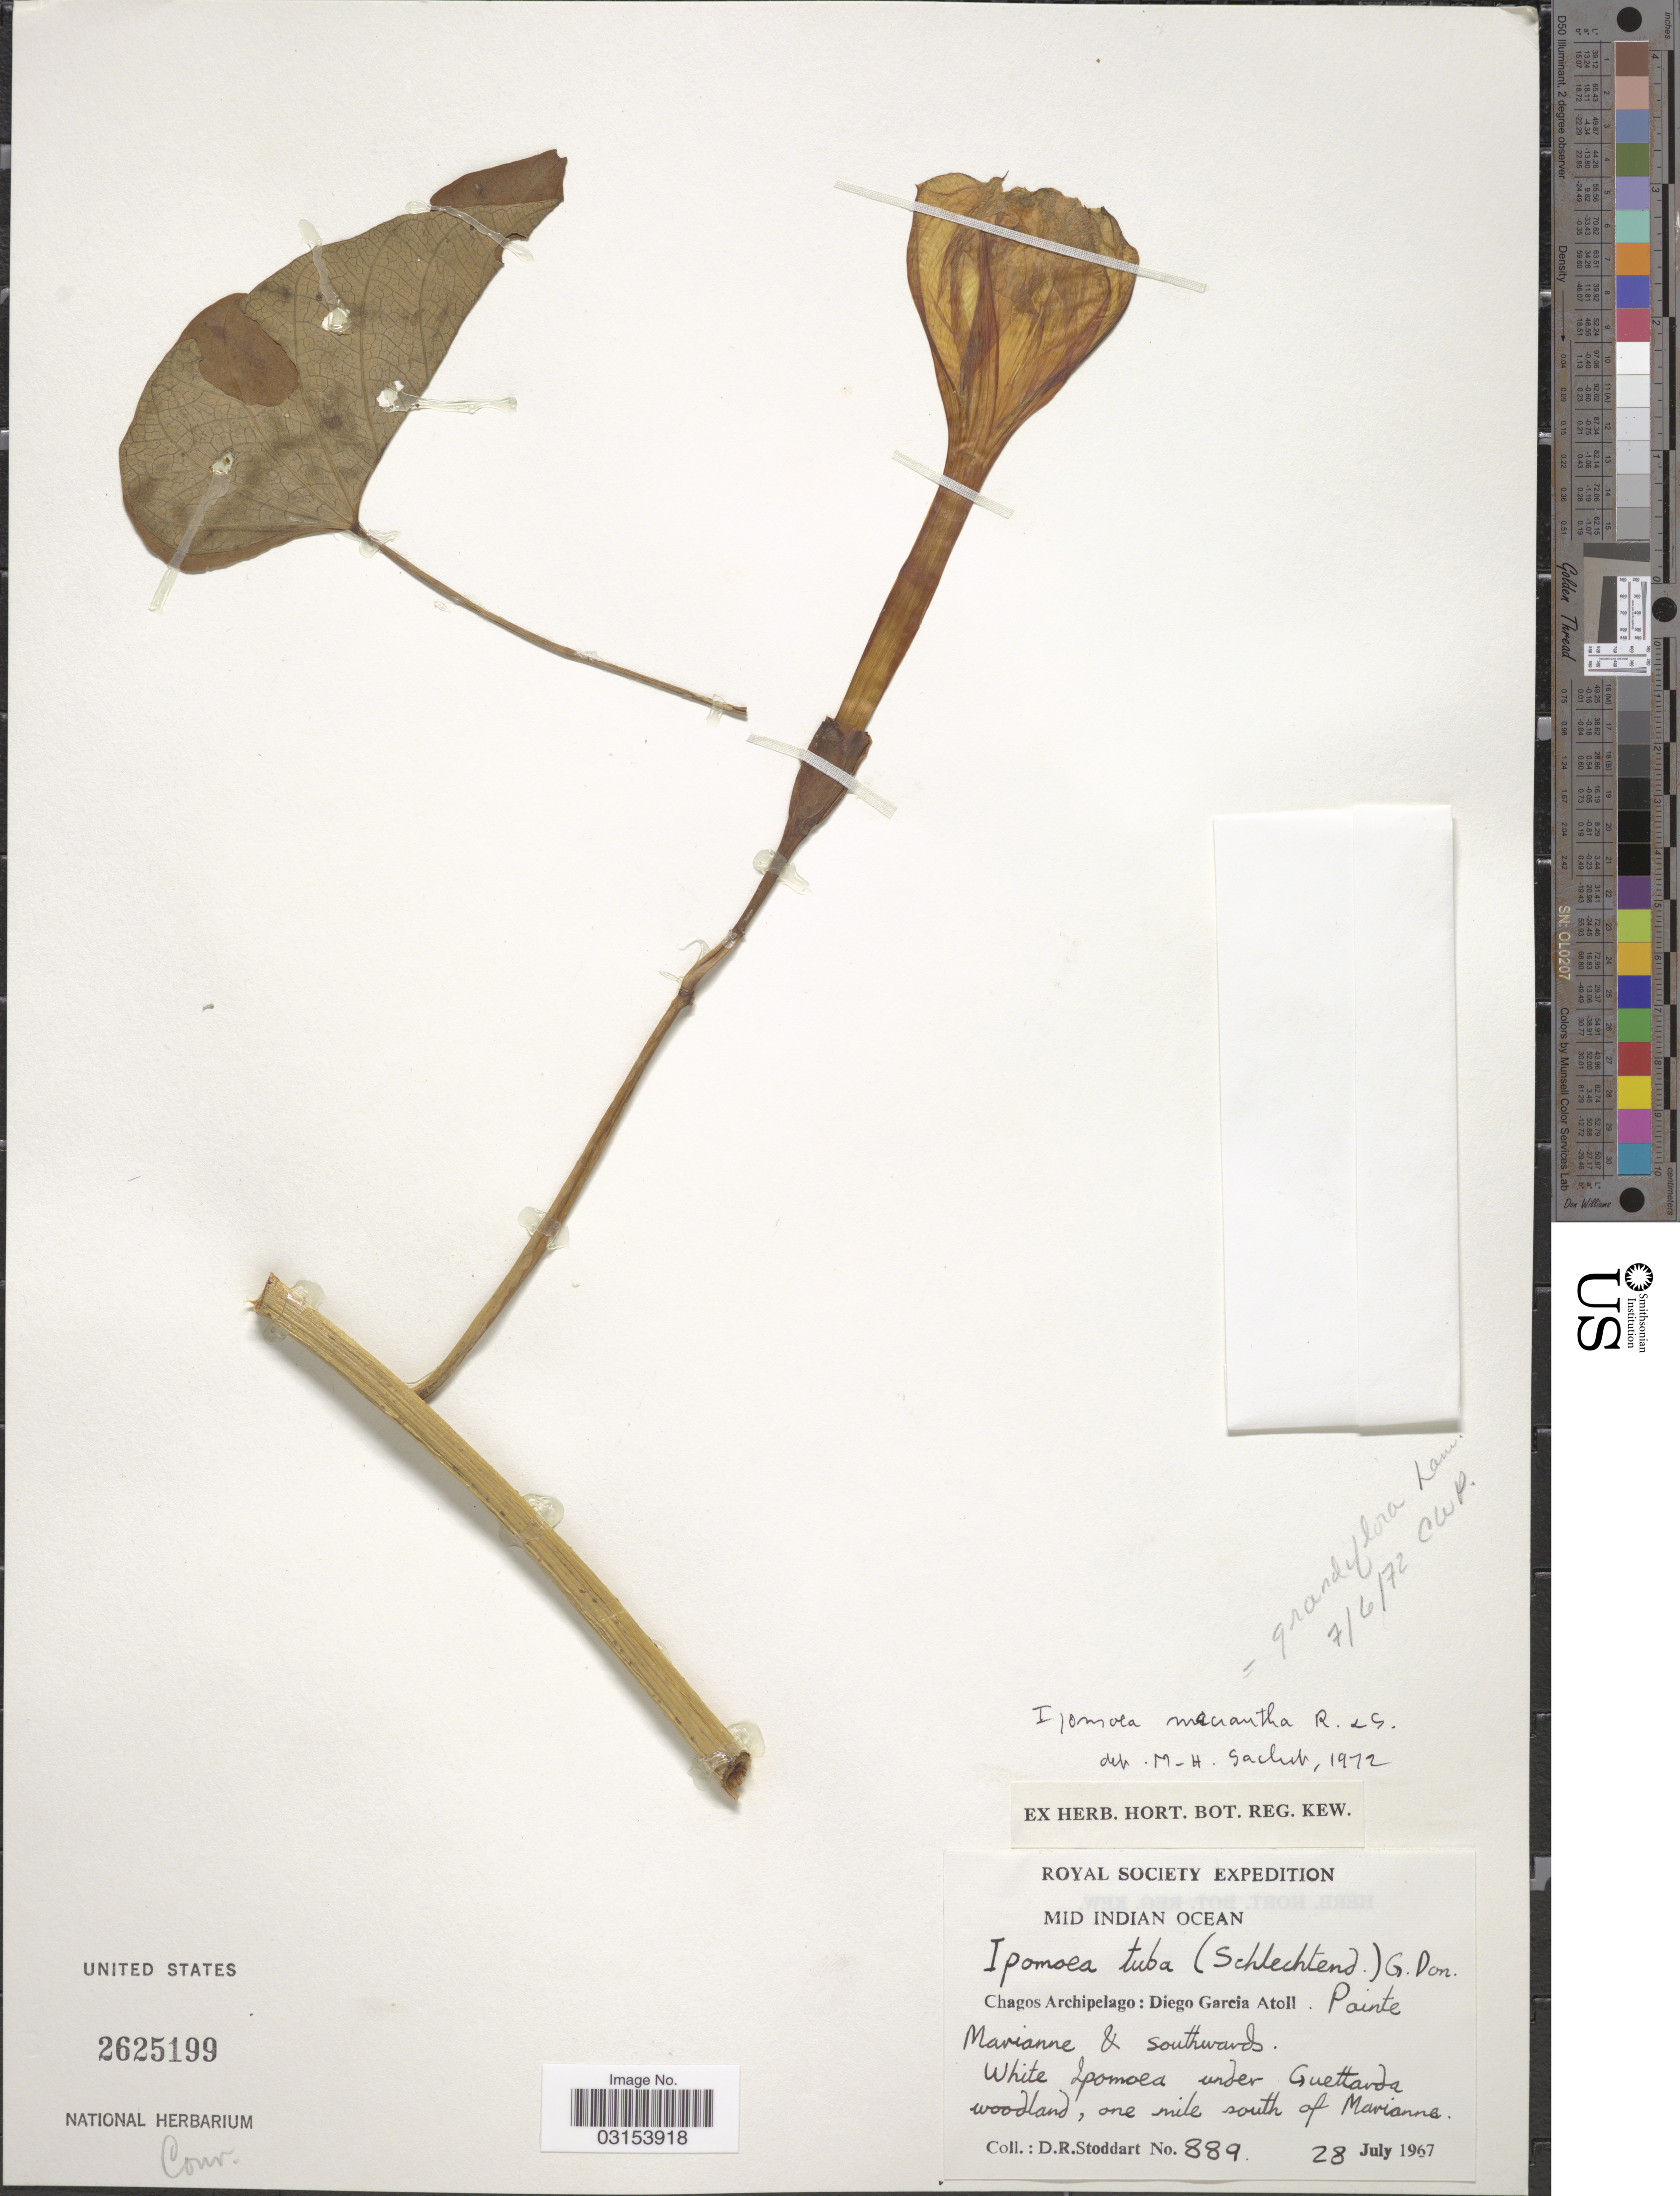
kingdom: Plantae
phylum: Tracheophyta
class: Magnoliopsida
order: Solanales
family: Convolvulaceae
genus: Ipomoea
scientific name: Ipomoea macrantha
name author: Roem. & Schult.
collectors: D. R. Stoddart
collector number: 889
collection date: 1967-07-28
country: British Indian Ocean Territory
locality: Mid Indian Ocean. Chagos Archipelago: Diego Garcia Atoll. Pointe Marianne & southwards. One mile south of Marianne.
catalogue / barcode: US 2625199